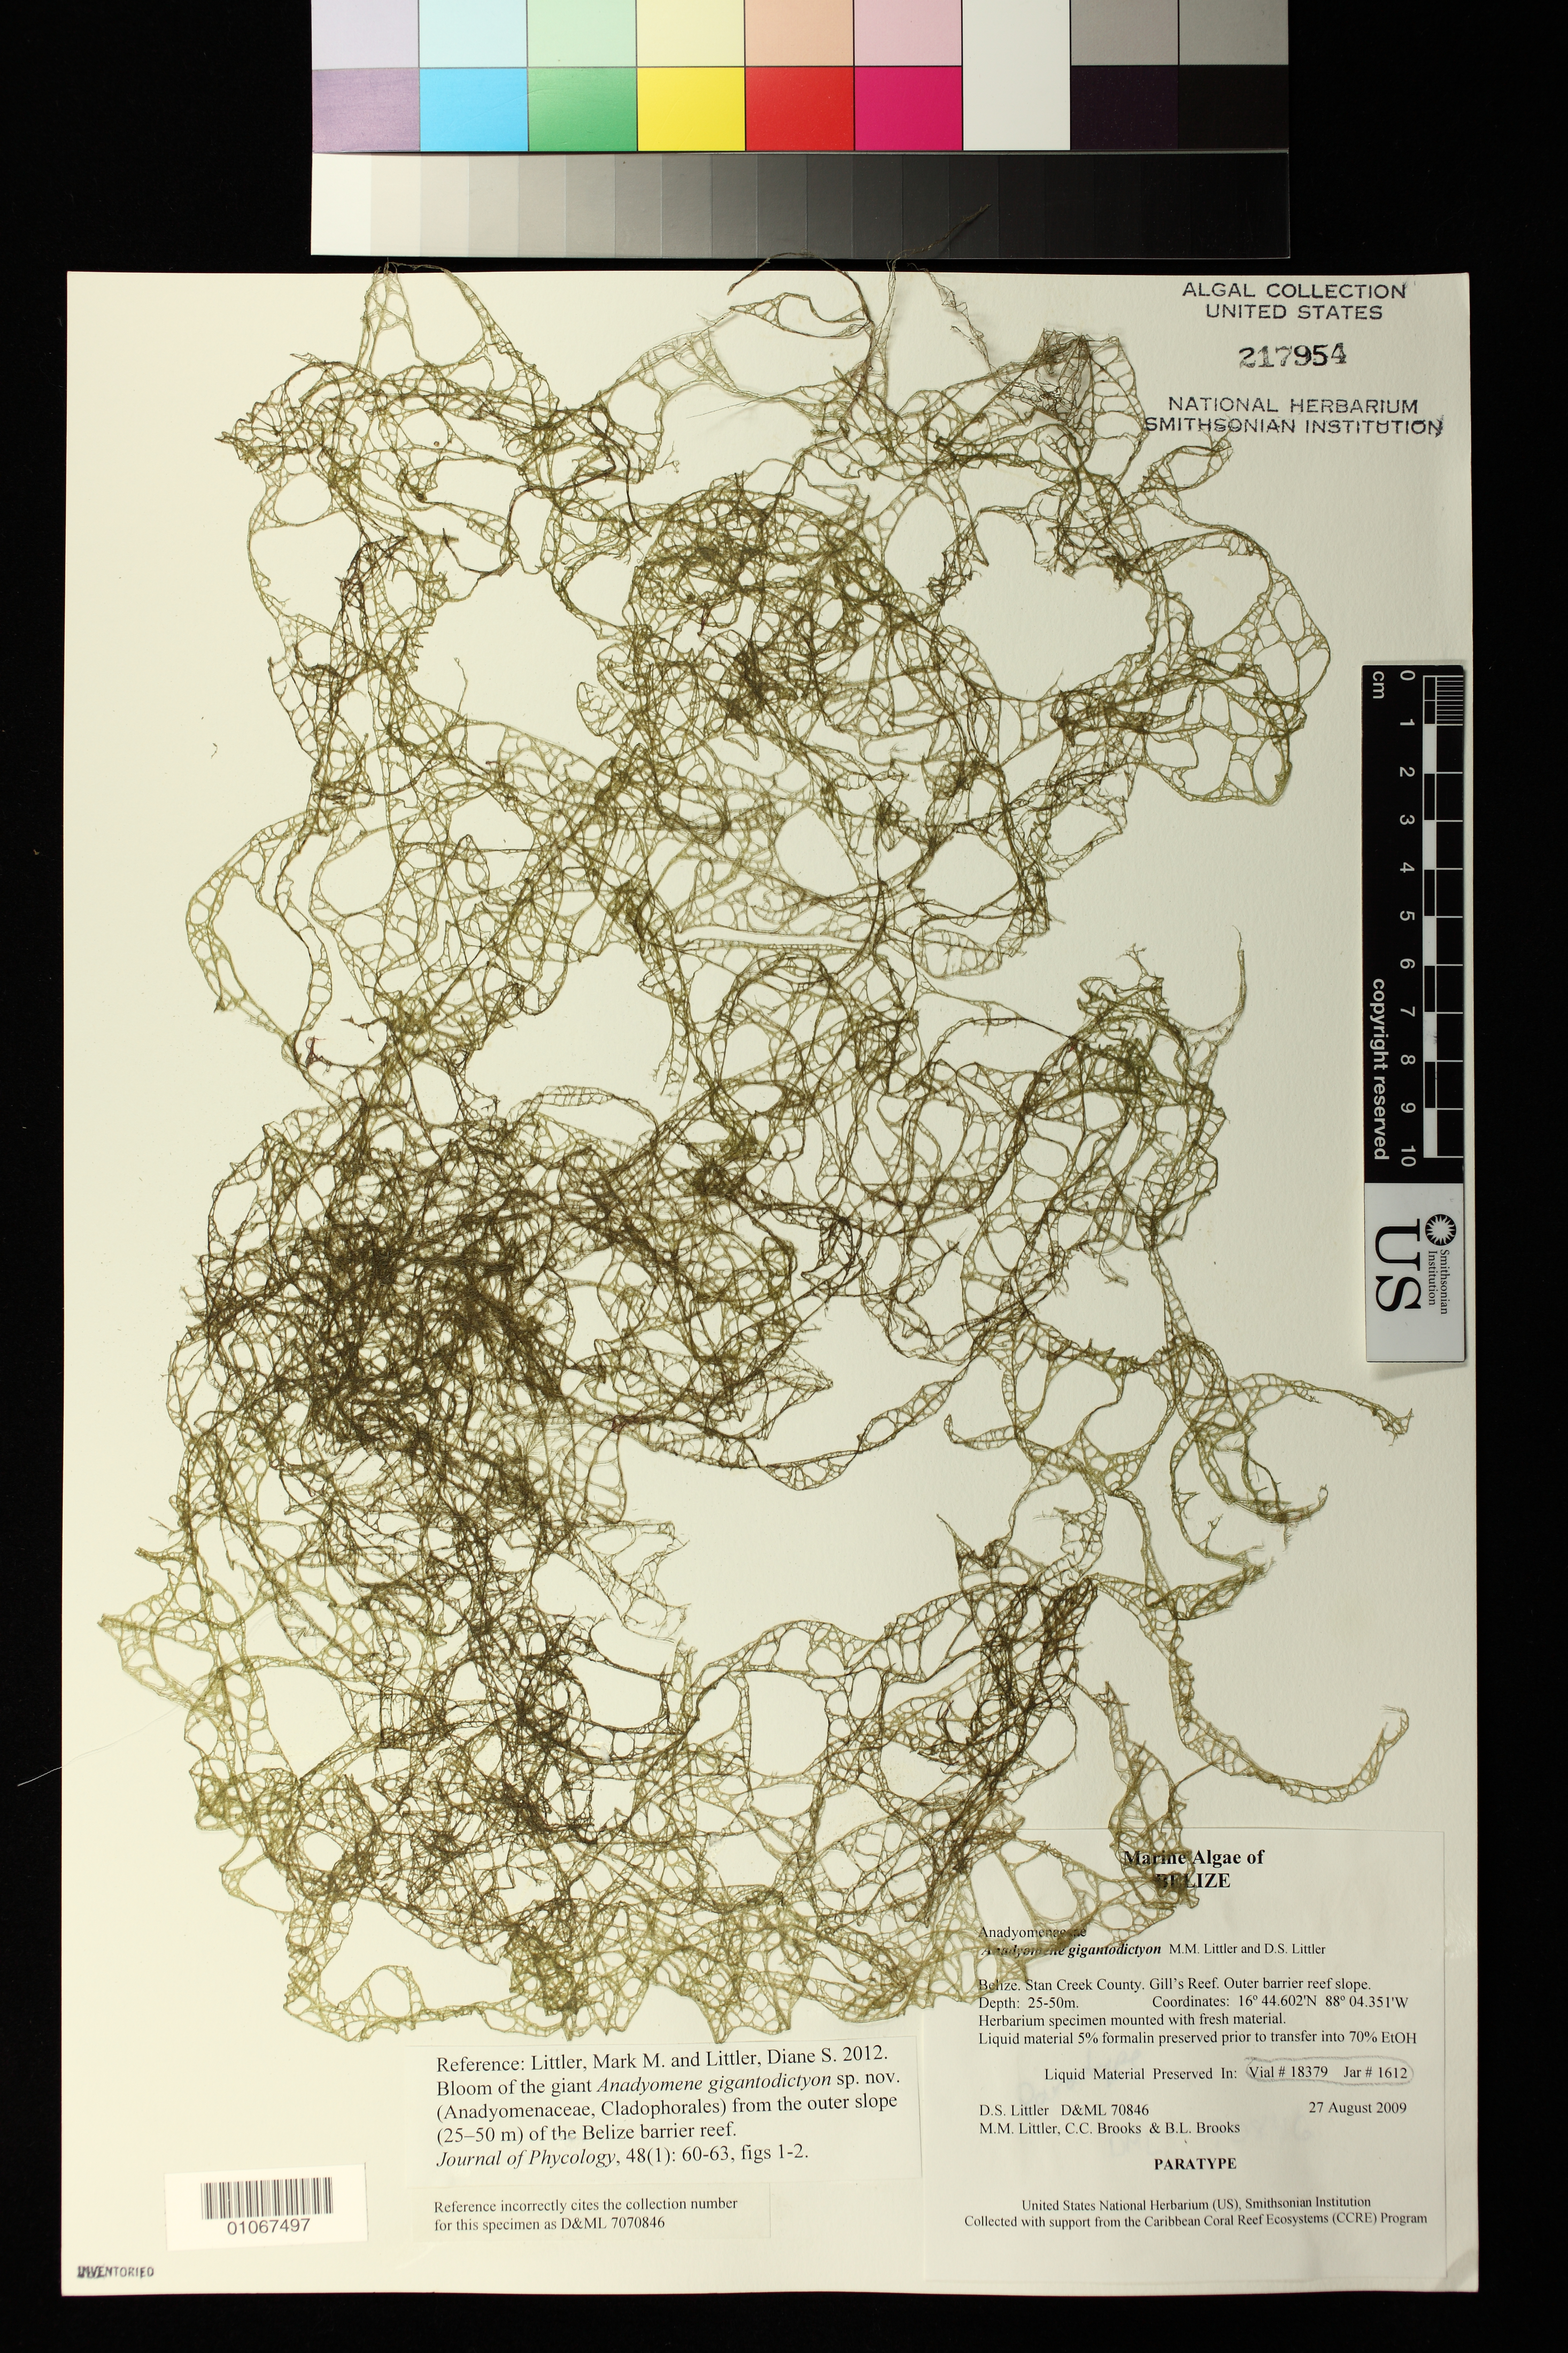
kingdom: Plantae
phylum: Chlorophyta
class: Ulvophyceae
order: Cladophorales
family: Anadyomenaceae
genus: Anadyomene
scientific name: Anadyomene gigantodictyon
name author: Littler & D.S. Littler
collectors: D. S. Littler, M. M. Littler, C. Brooks & B. Brooks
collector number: D&ML 70846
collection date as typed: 27 Aug 2009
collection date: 2009-08-27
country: Belize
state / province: Stann Creek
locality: Gill's Reef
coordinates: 16 44.602"N, 88 04.351'W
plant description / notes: Paratype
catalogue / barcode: US 217954